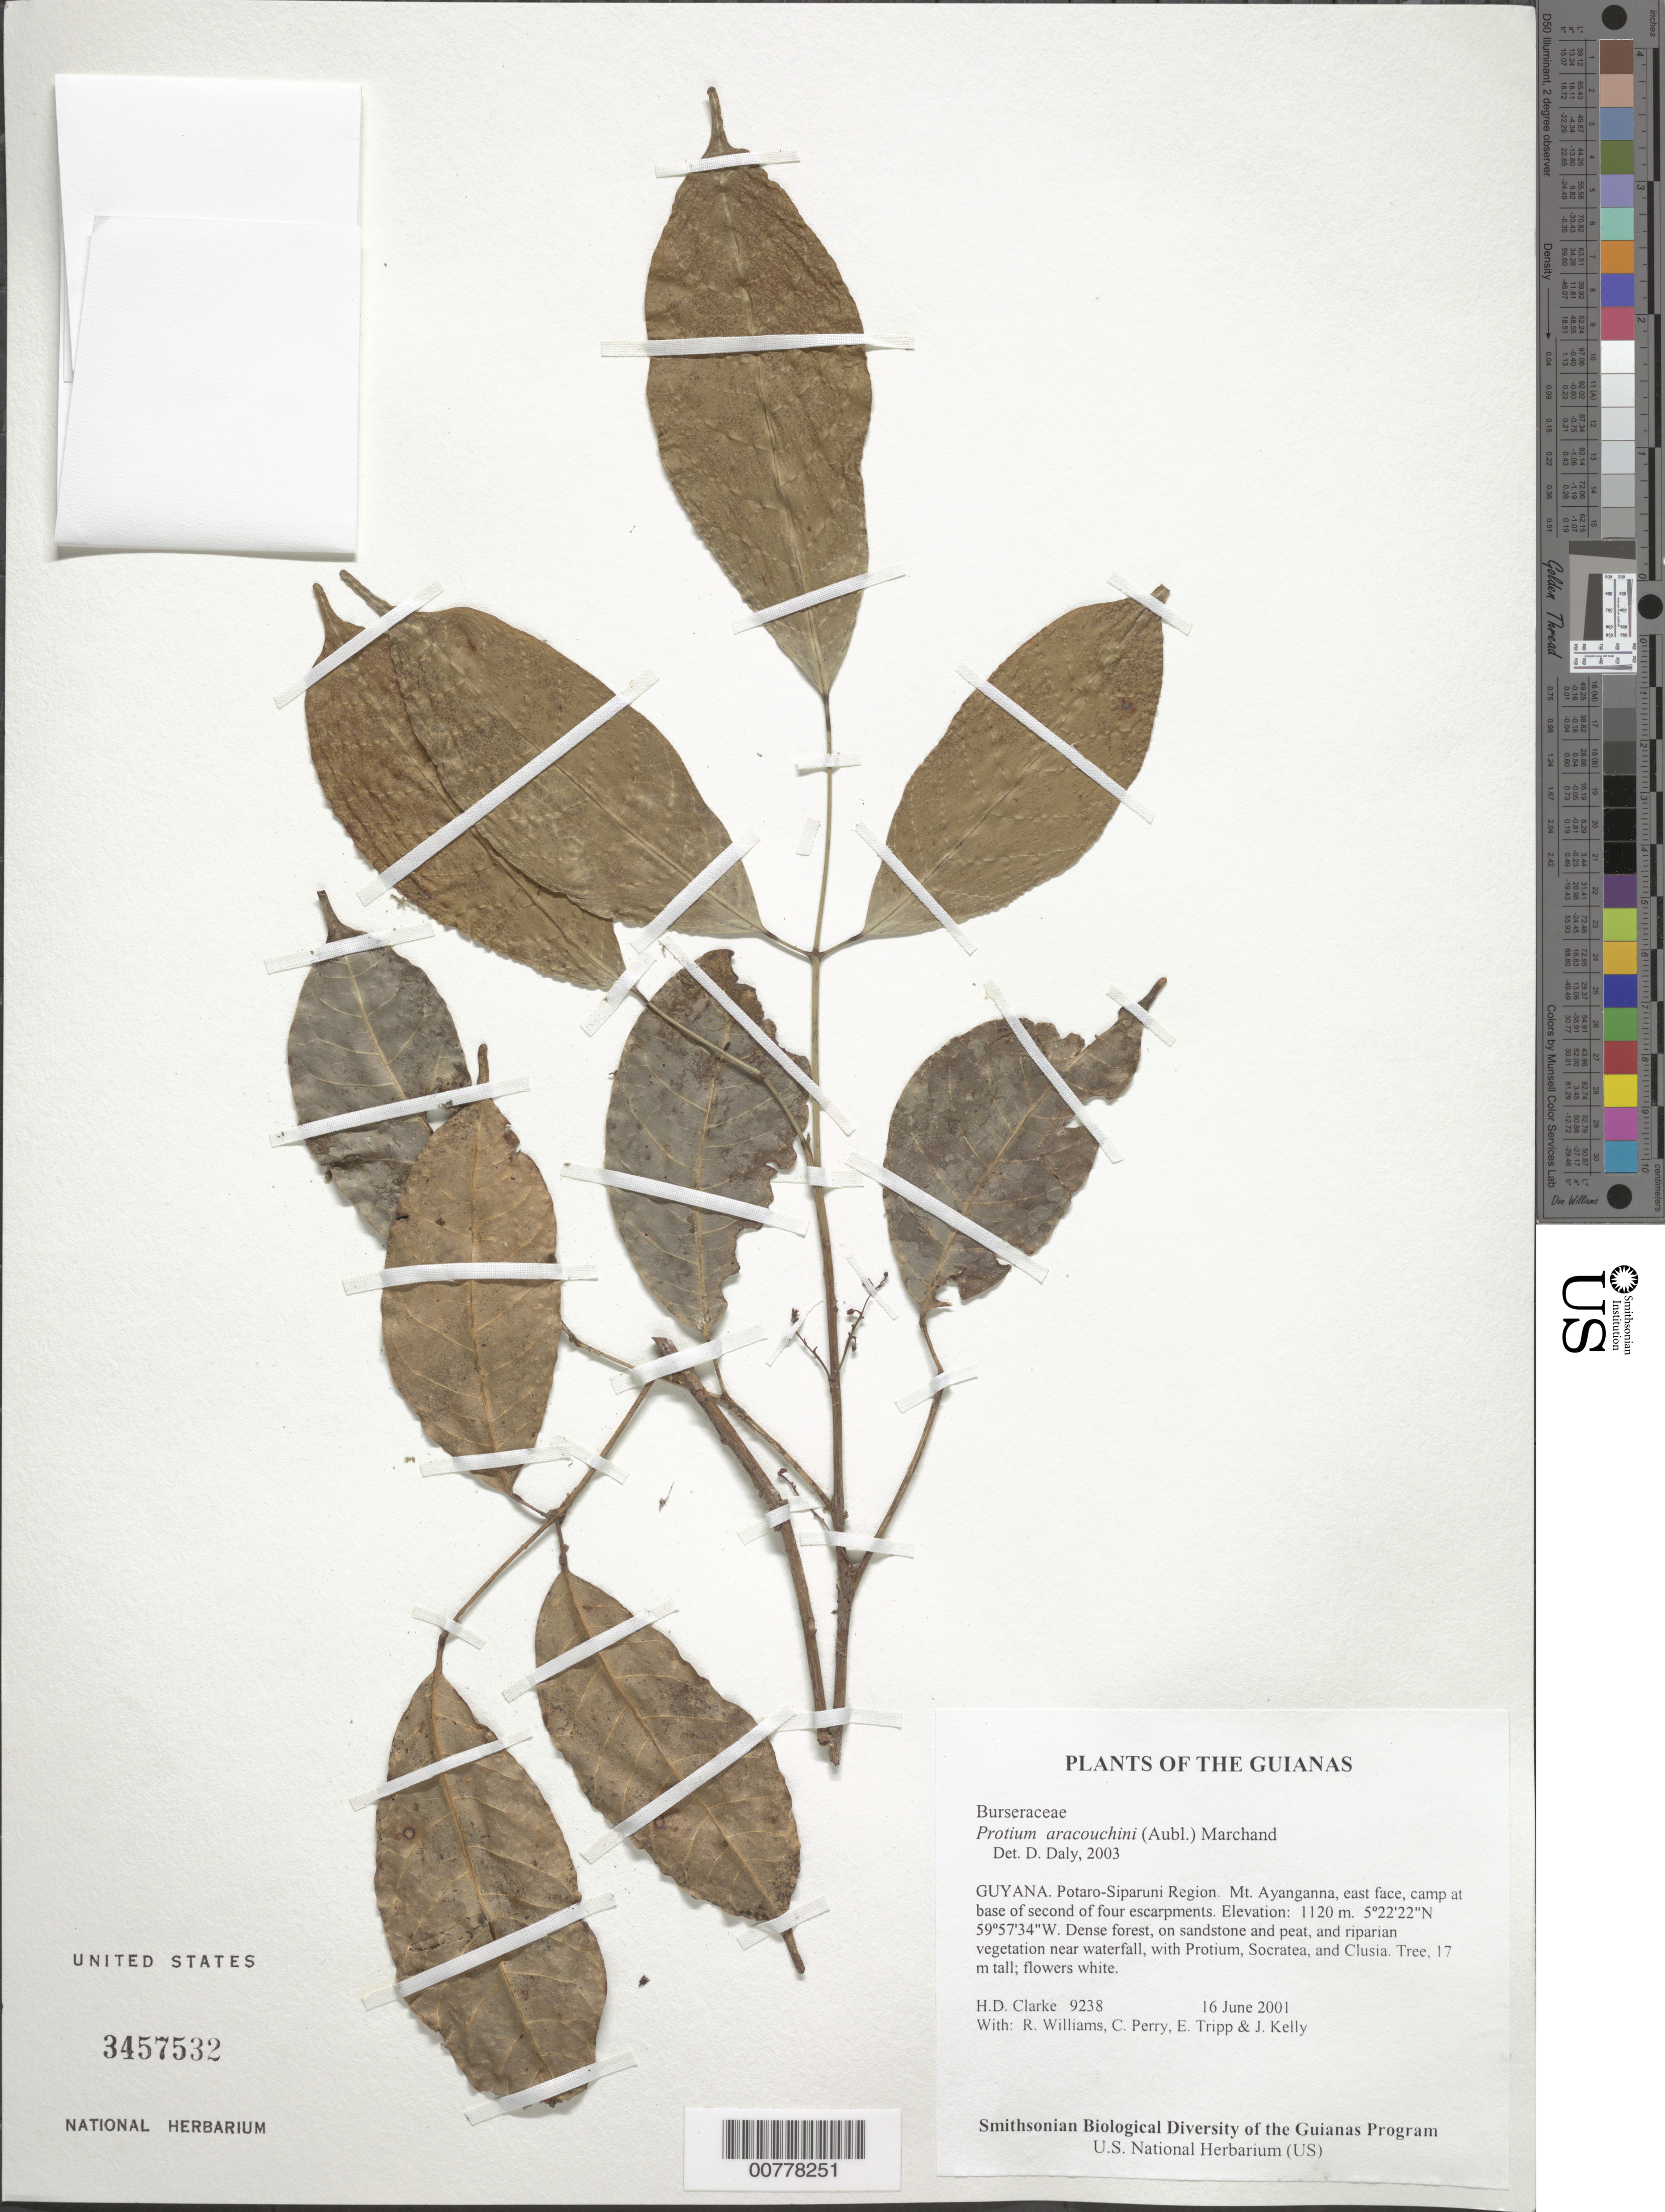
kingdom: Plantae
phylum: Tracheophyta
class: Magnoliopsida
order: Sapindales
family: Burseraceae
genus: Protium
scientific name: Protium aracouchini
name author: (Aubl.) Marchand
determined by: Daly, D. C.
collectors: H. D. Clarke, R. Williams, C. Perry, E. Tripp & J. Kelly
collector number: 9238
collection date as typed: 16 June 2001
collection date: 2001-06-16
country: Guyana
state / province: Potaro-Siparuni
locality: Mt. Ayanganna, east face, camp at base of second of four escarpments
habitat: Dense forest, on sandstone and peat, and riparian vegetation near waterfall, with Protium, Socratea, and Clusia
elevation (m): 1120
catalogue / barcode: US 3457532